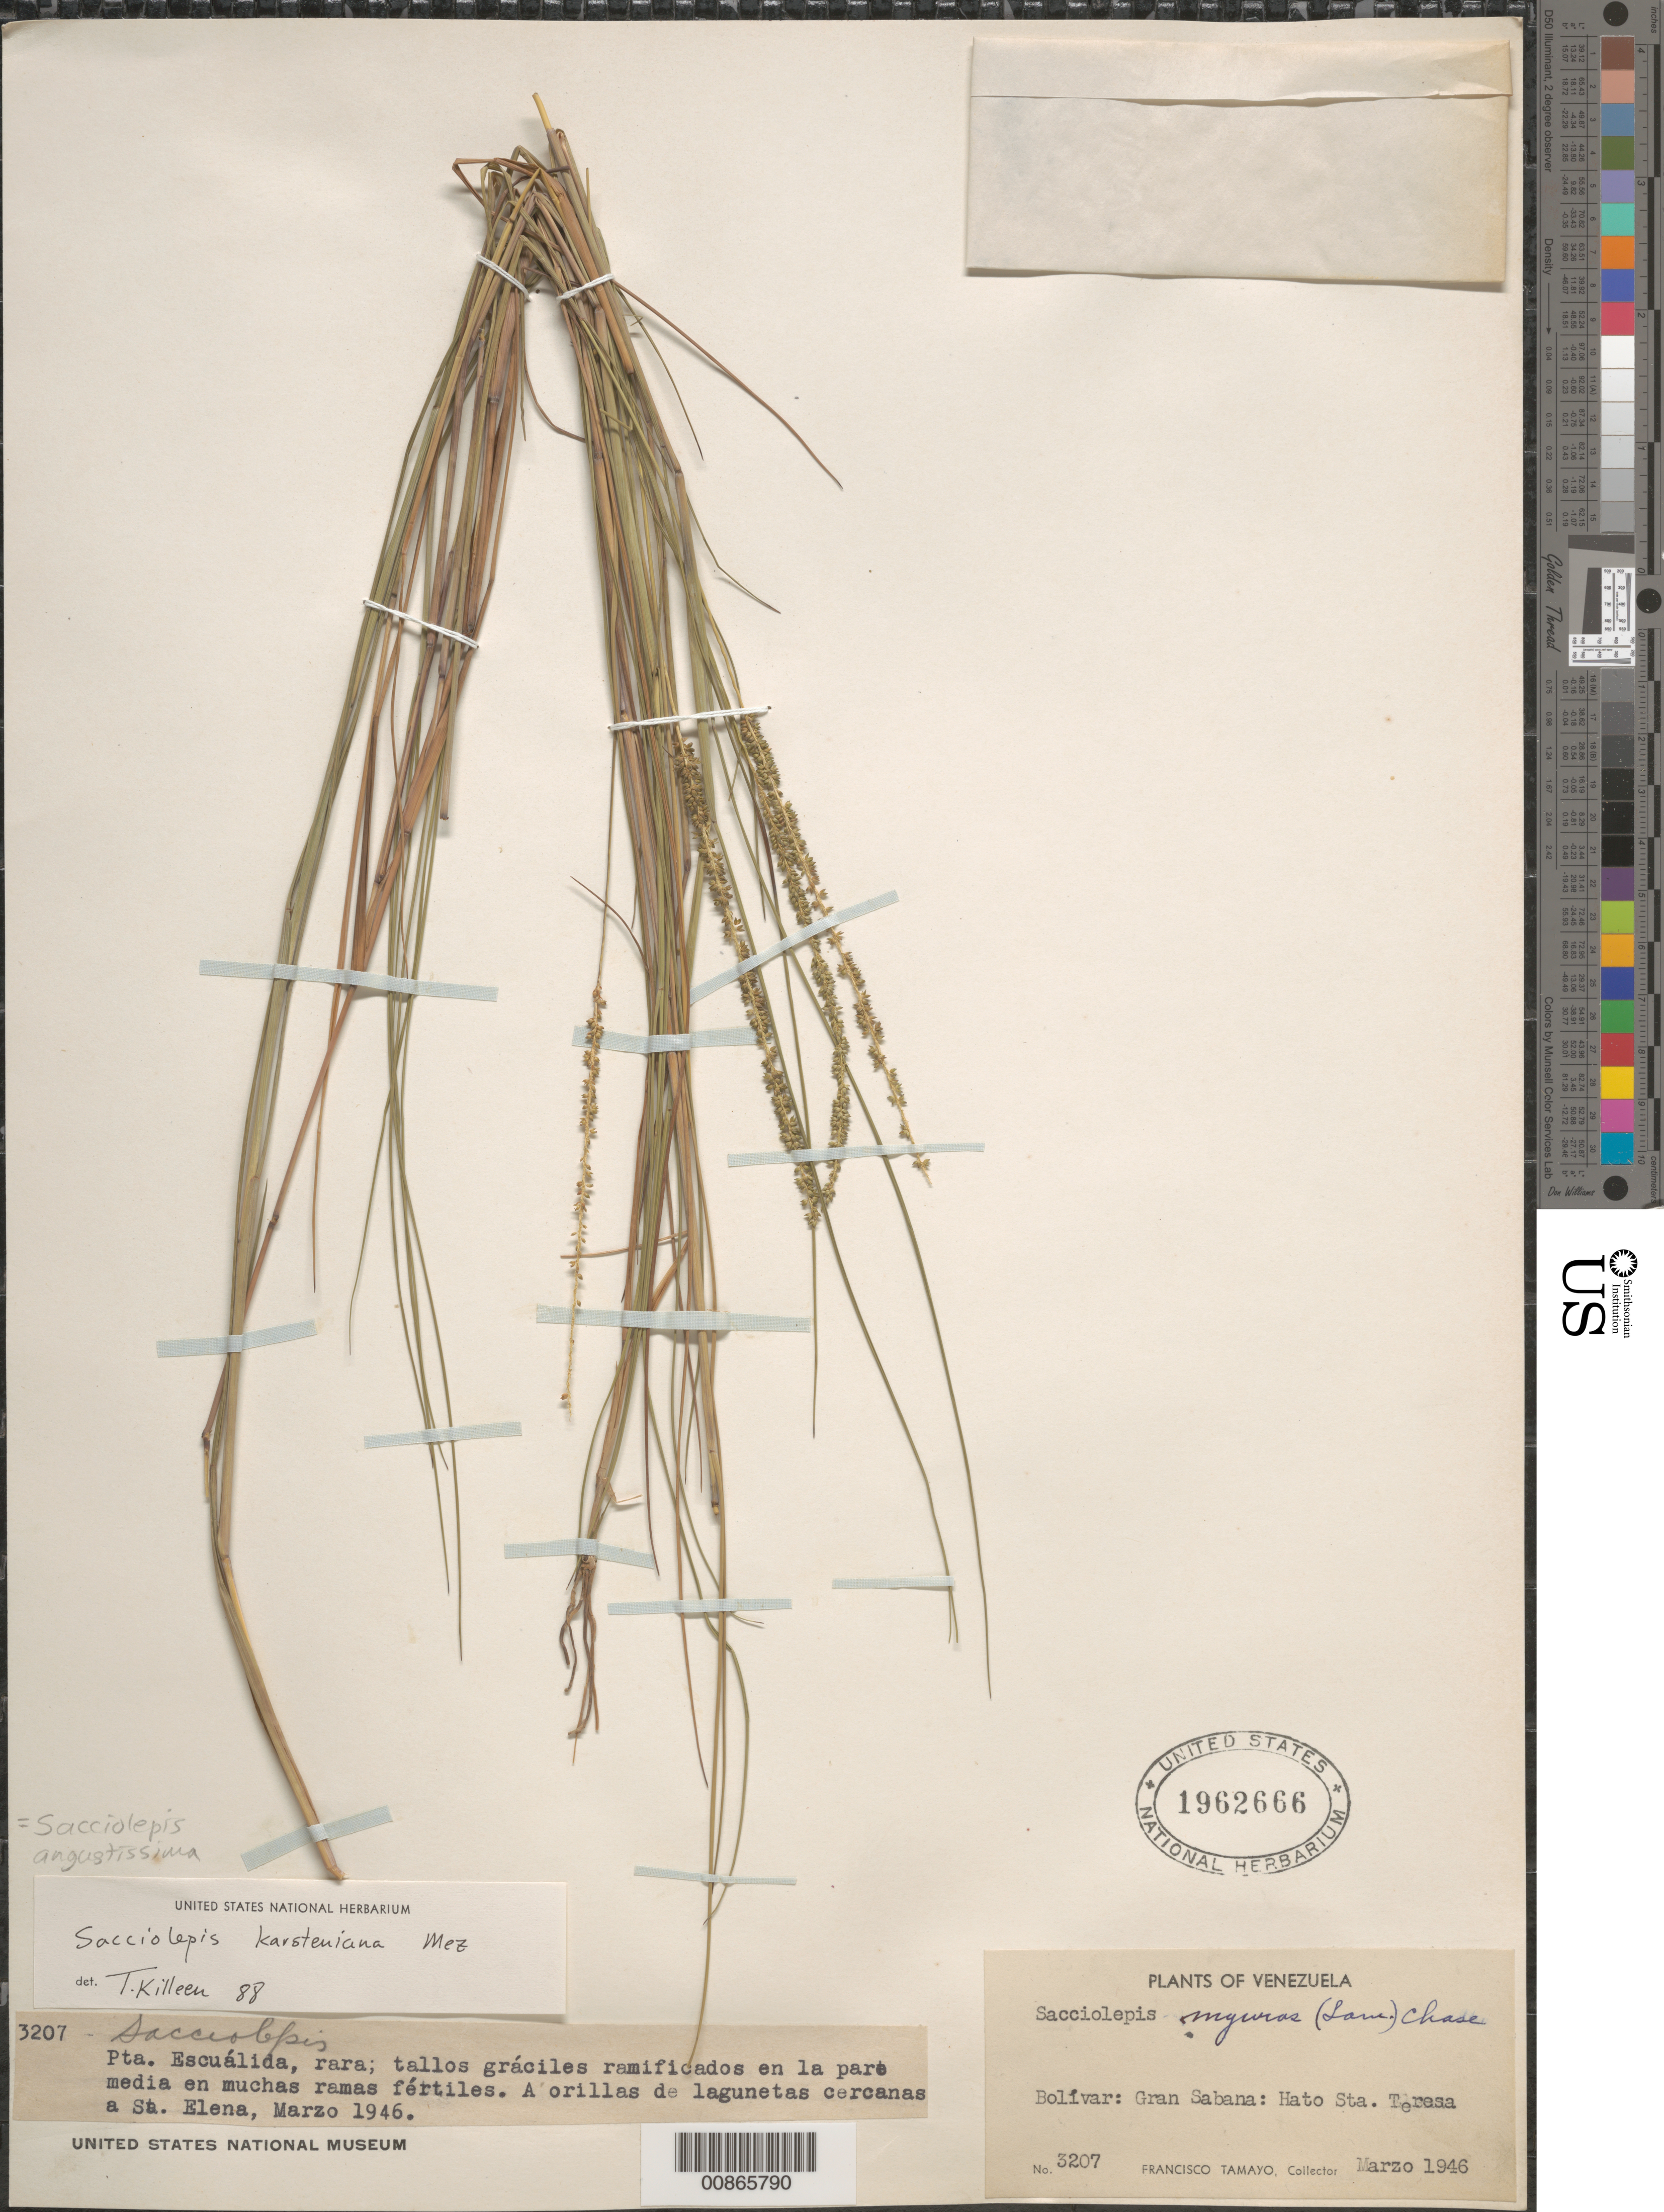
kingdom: Plantae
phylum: Tracheophyta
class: Liliopsida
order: Poales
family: Poaceae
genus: Sacciolepis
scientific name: Sacciolepis angustissima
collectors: F. Tamayo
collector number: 3207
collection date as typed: Mar-46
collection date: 1946-03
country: Venezuela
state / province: Bolívar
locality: Pta. Escuálida, Sta. Elena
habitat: Orillas de lagunetas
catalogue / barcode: US 1962666